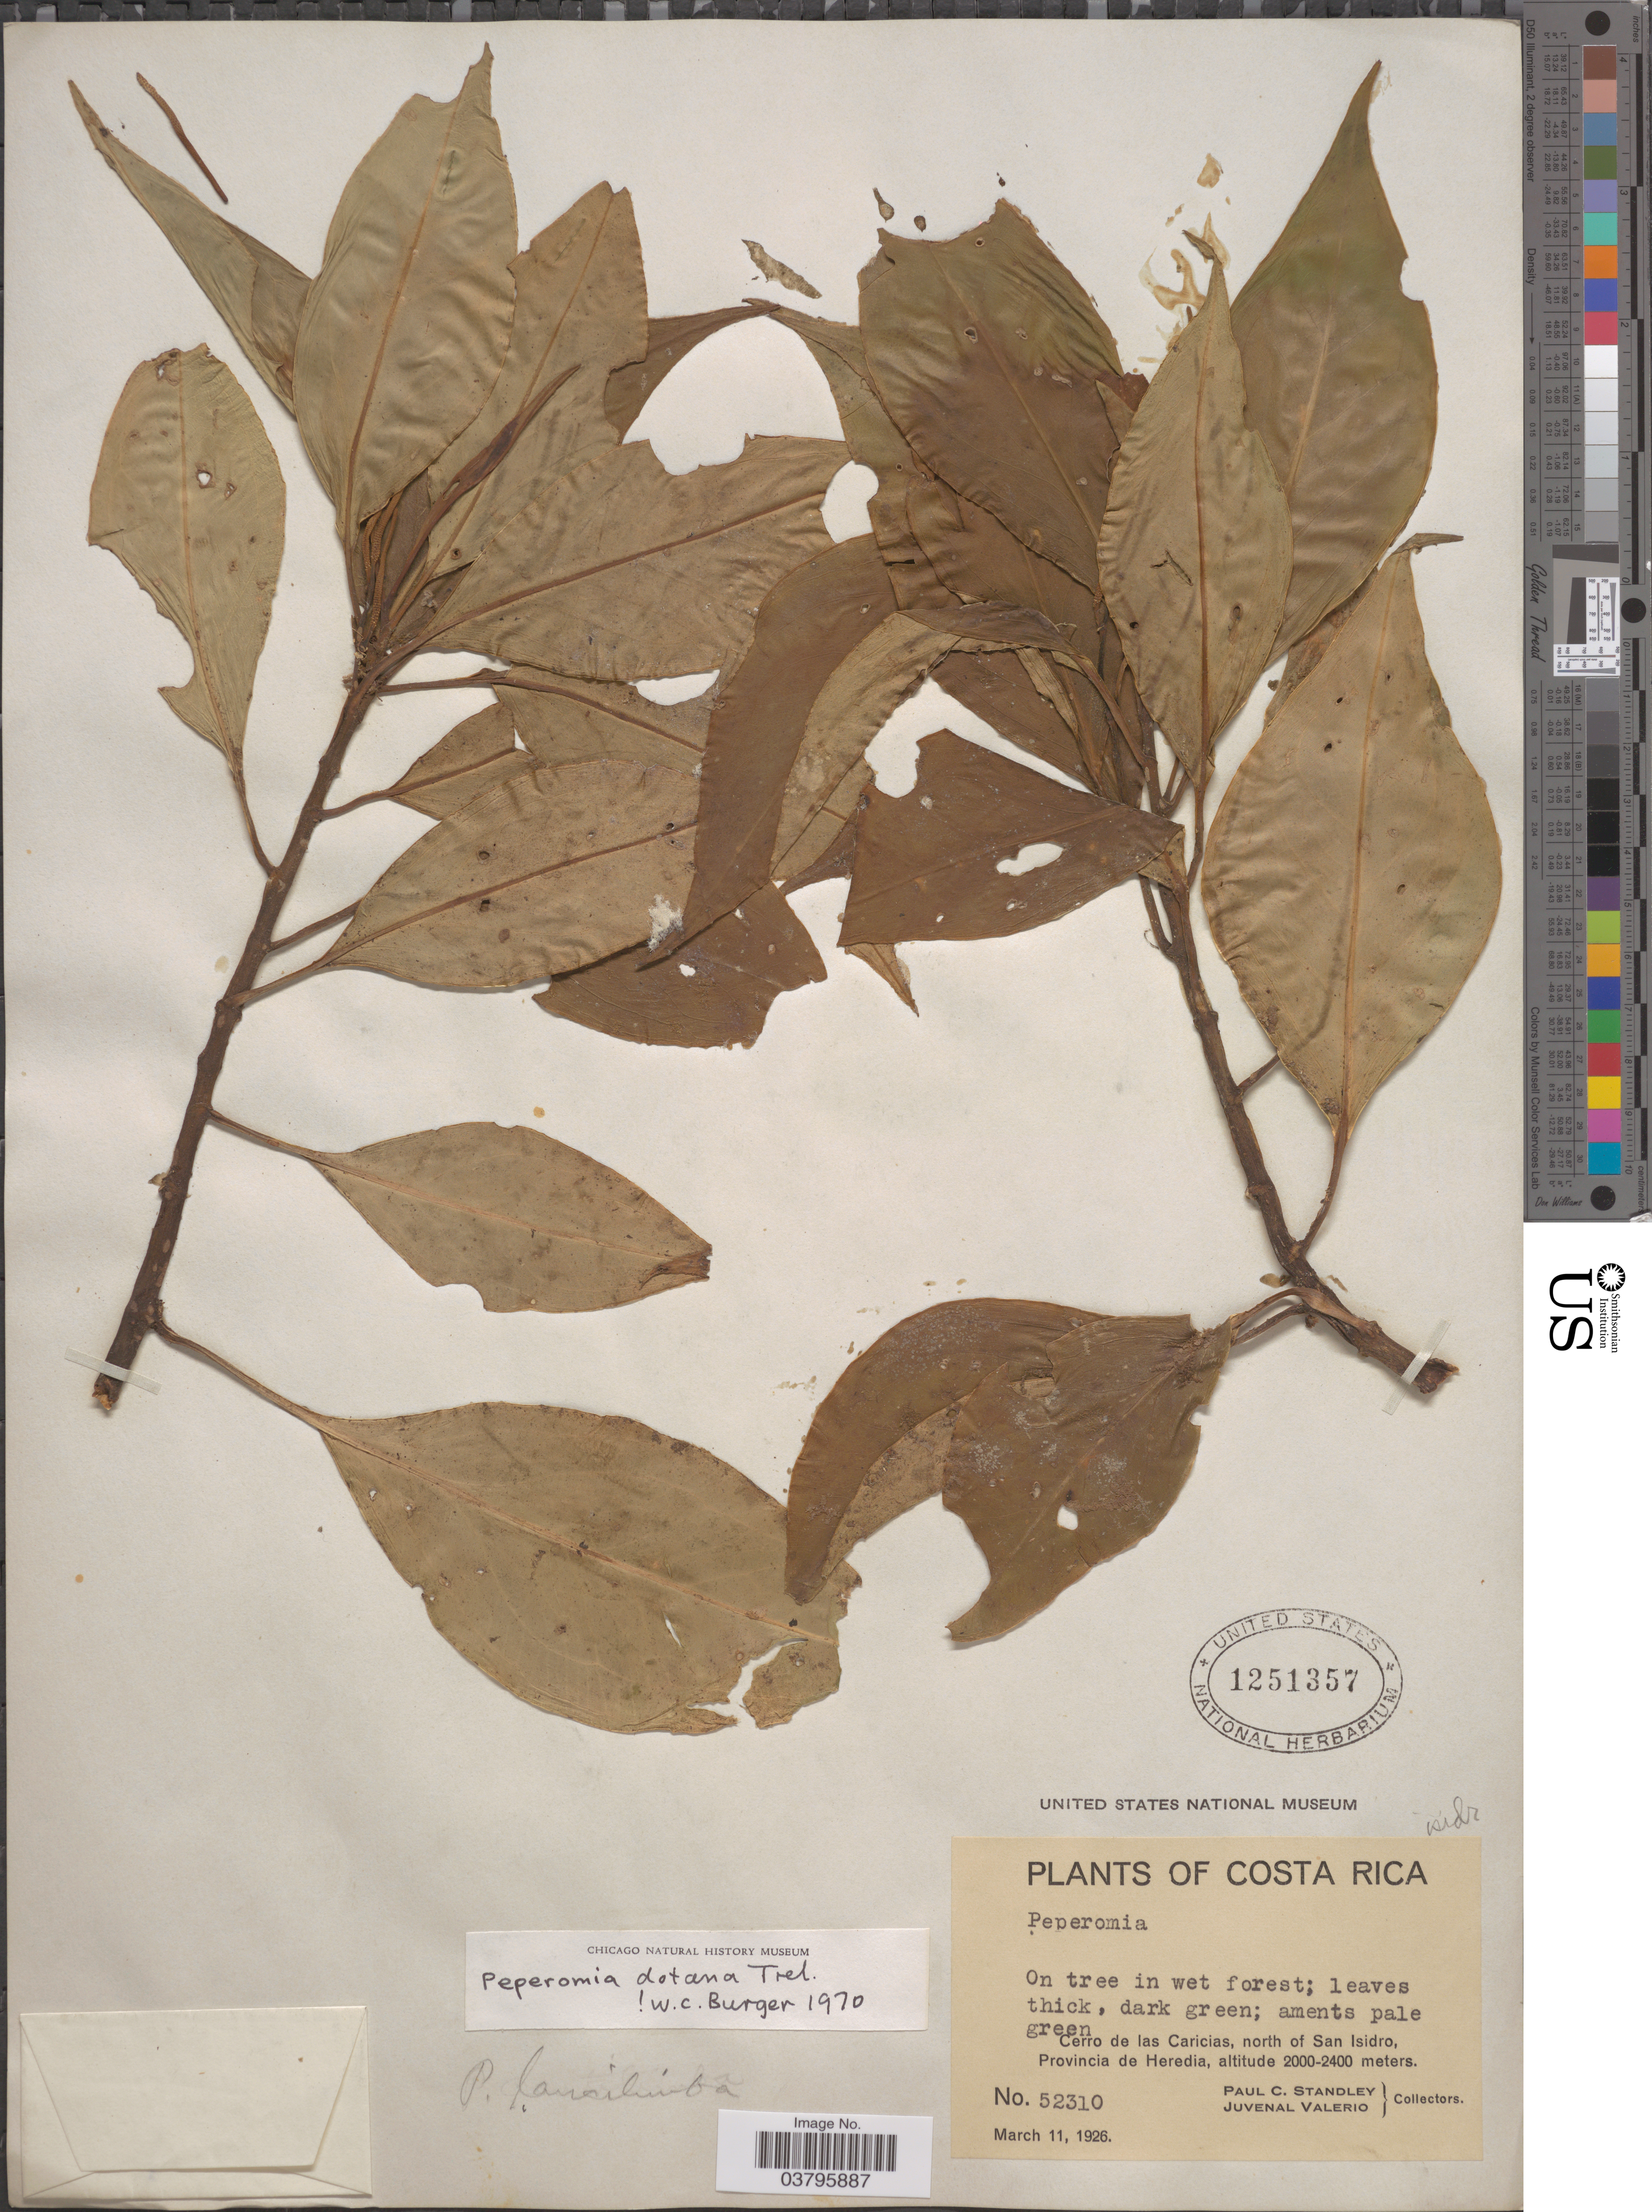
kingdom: Plantae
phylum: Tracheophyta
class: Magnoliopsida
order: Piperales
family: Piperaceae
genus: Peperomia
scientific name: Peperomia dotana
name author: Trel.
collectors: P. C. Standley & J. Valerio R.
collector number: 52310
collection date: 1926-03-11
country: Costa Rica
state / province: Heredia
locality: Cerro de las Caricias, north of San Isidro.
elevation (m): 2000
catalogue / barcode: US 1251357